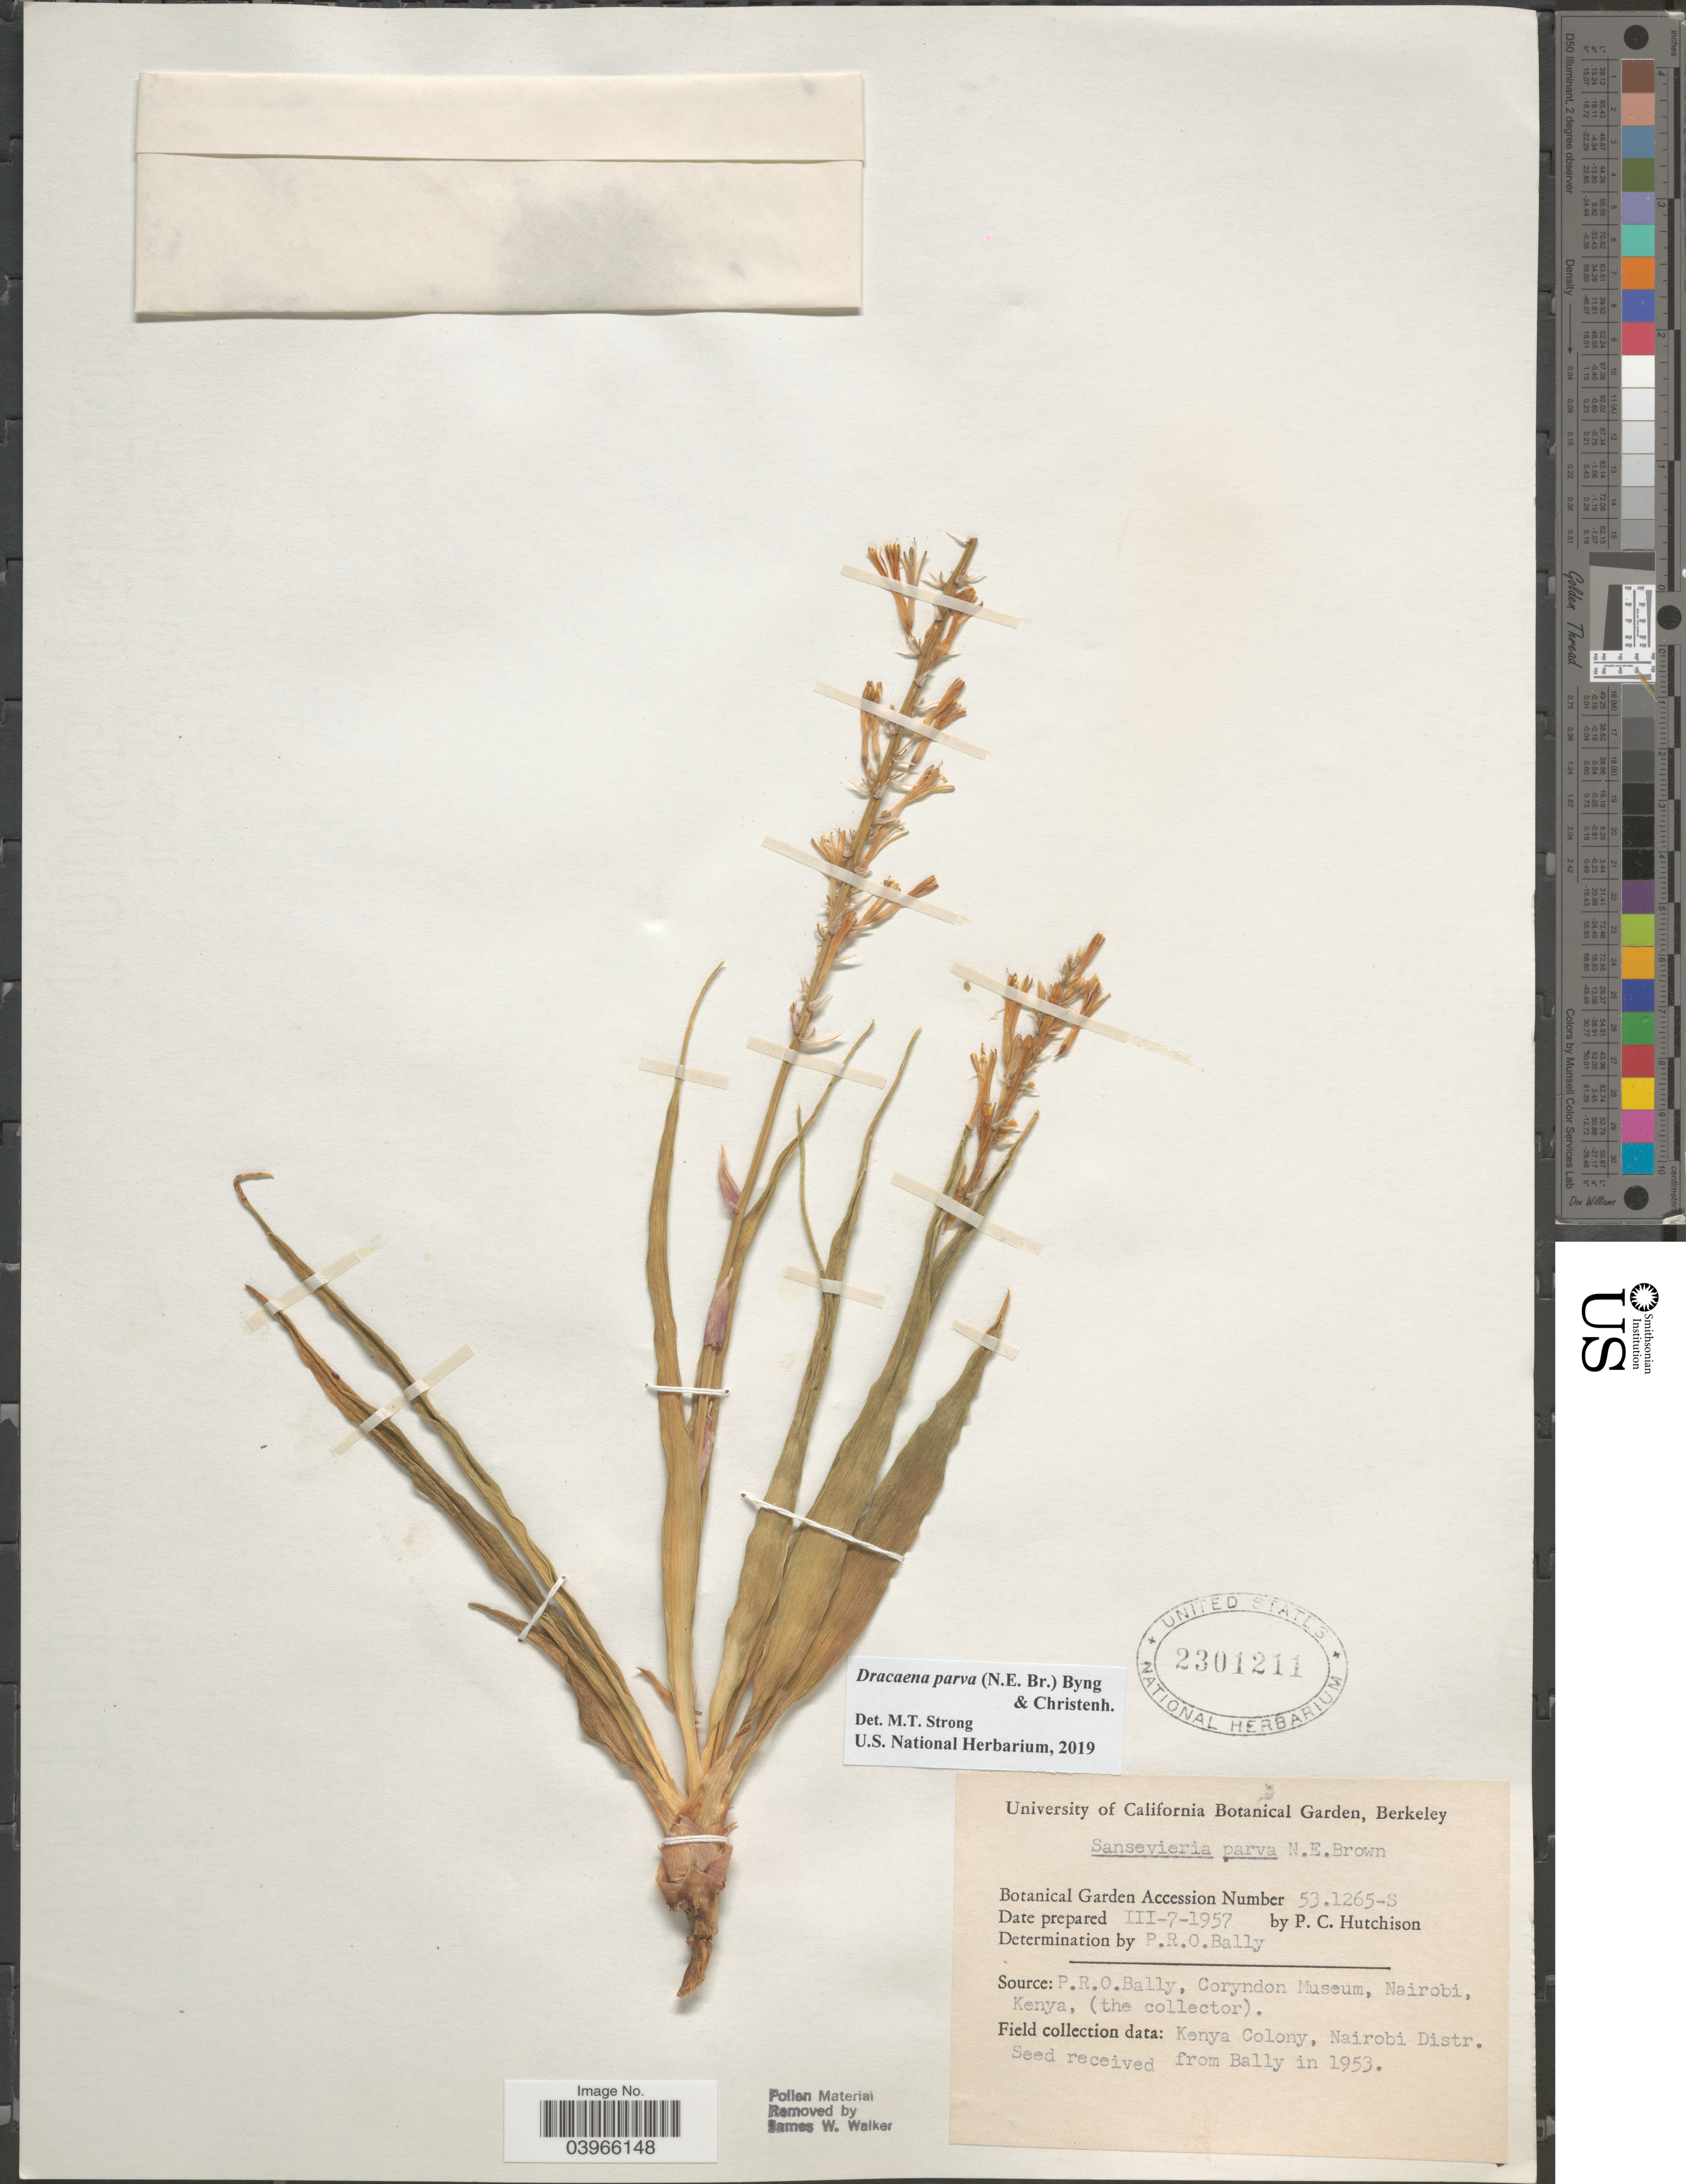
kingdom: Plantae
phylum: Tracheophyta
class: Liliopsida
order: Asparagales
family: Asparagaceae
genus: Dracaena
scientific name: Dracaena parva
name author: (N.E. Br.) Byng & Christenh.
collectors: P. C. Hutchison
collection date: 1957-03-07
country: United States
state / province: California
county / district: Alameda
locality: University of California Botanical Garden, Berkeley.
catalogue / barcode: US 2301211